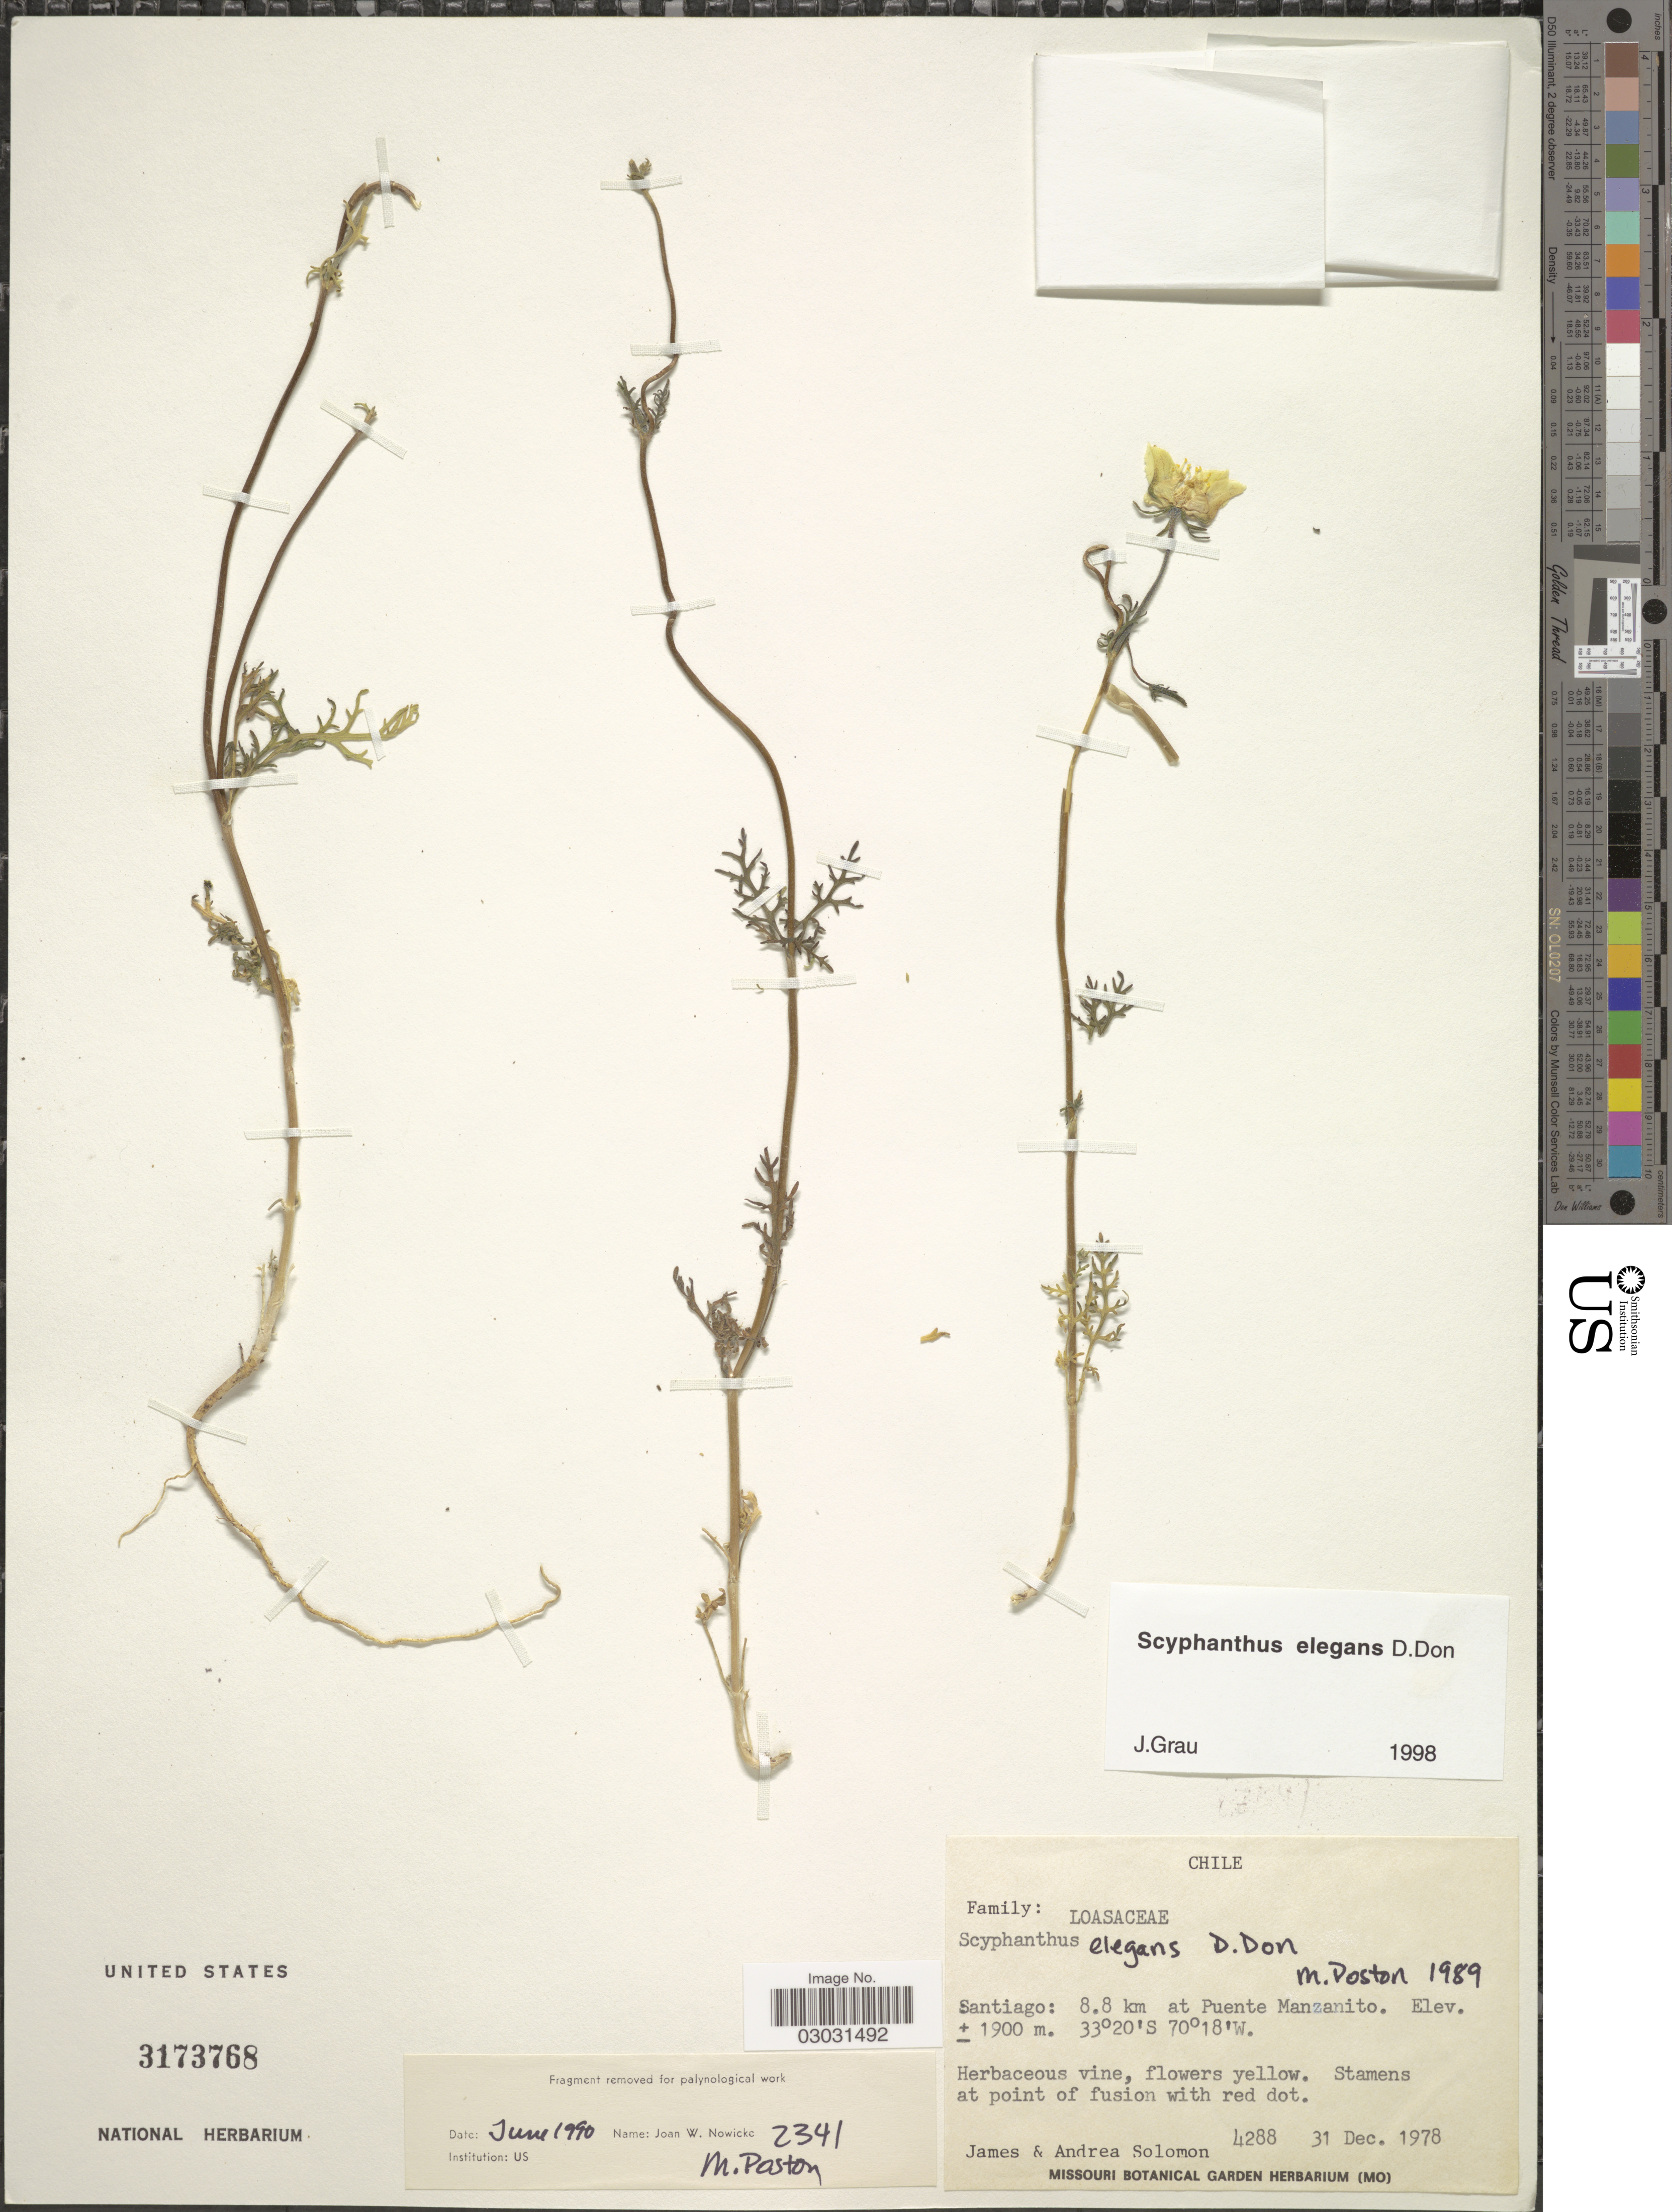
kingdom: Plantae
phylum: Tracheophyta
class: Magnoliopsida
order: Cornales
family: Loasaceae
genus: Scyphanthus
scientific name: Scyphanthus elegans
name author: D. Don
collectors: J. Solomon & A. Solomon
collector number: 4288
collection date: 1978-12-31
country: Chile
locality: Santiagp: 8.8 km at Puente Manzanito.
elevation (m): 1900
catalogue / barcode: US 3173768